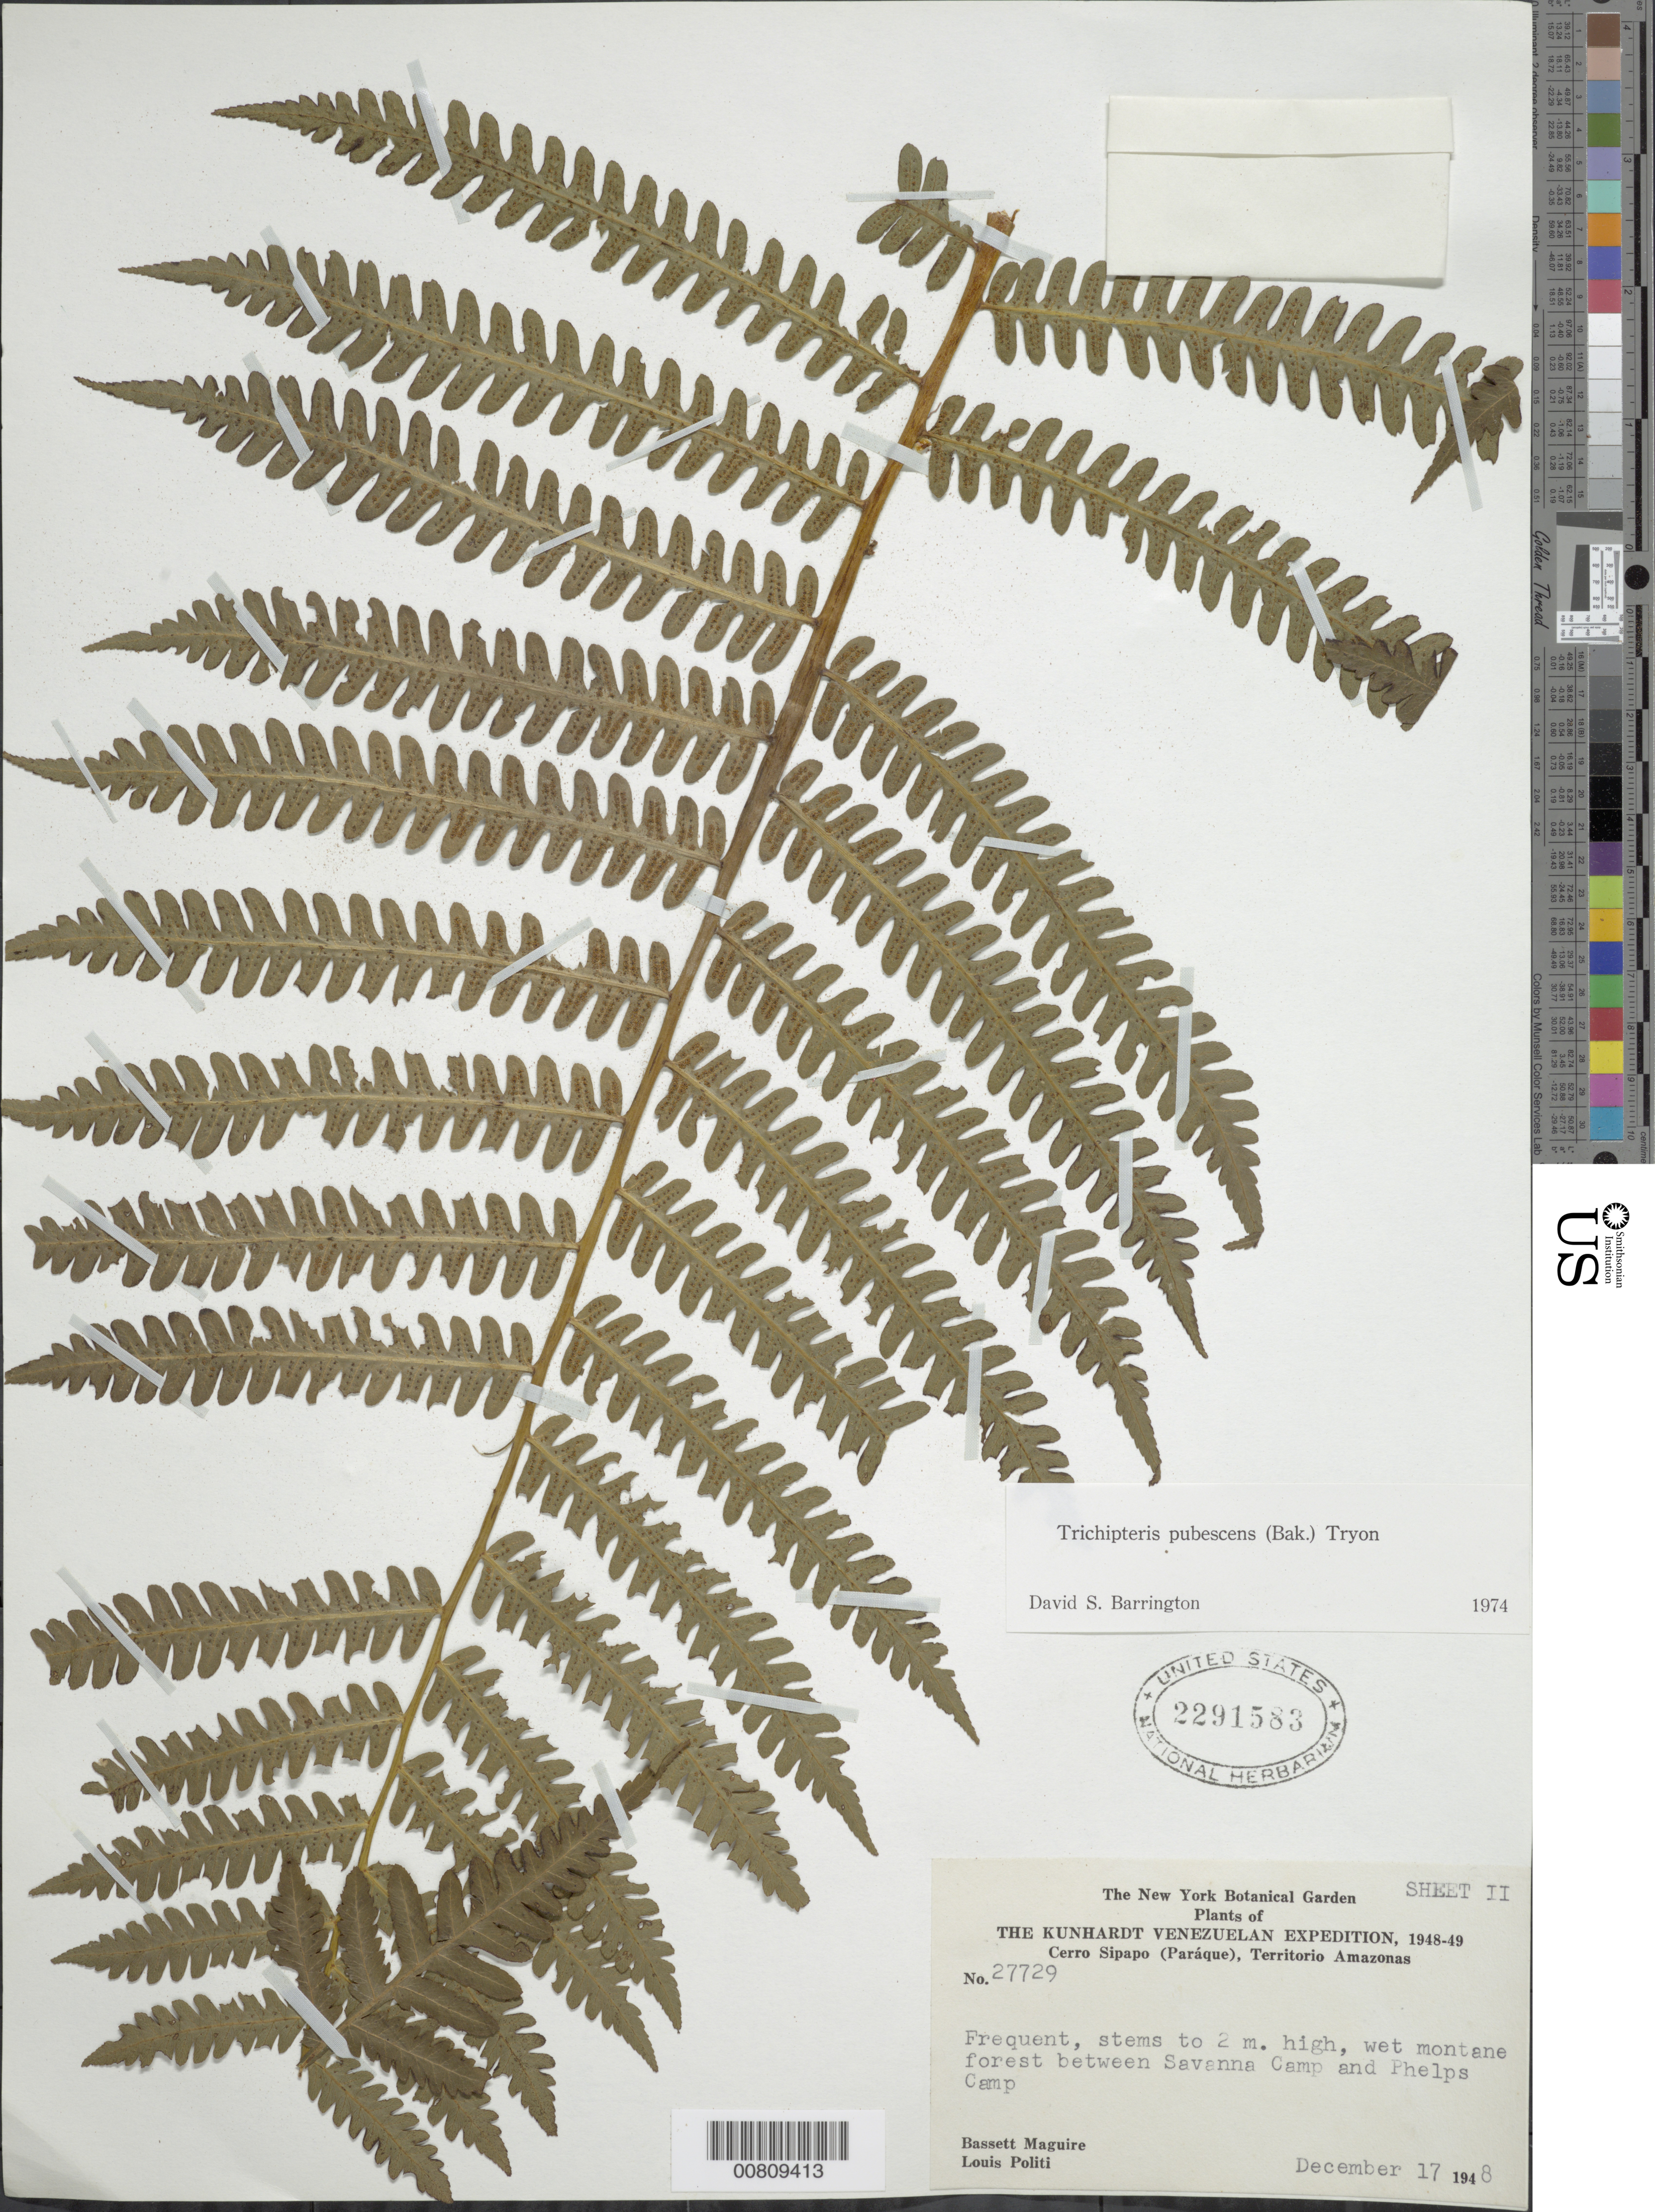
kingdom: Plantae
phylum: Tracheophyta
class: Polypodiopsida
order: Cyatheales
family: Cyatheaceae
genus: Cyathea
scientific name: Cyathea bipinnatifida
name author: (Baker) Domin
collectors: B. Maguire & L. Politi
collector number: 27729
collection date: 1948-12-17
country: Venezuela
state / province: Amazonas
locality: The Kunhardt. Cerro Sipapo (Paráque), Territorio Amazonas. Wet montane forest between Savanna Camp and Phelps Camp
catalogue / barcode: US 2291583